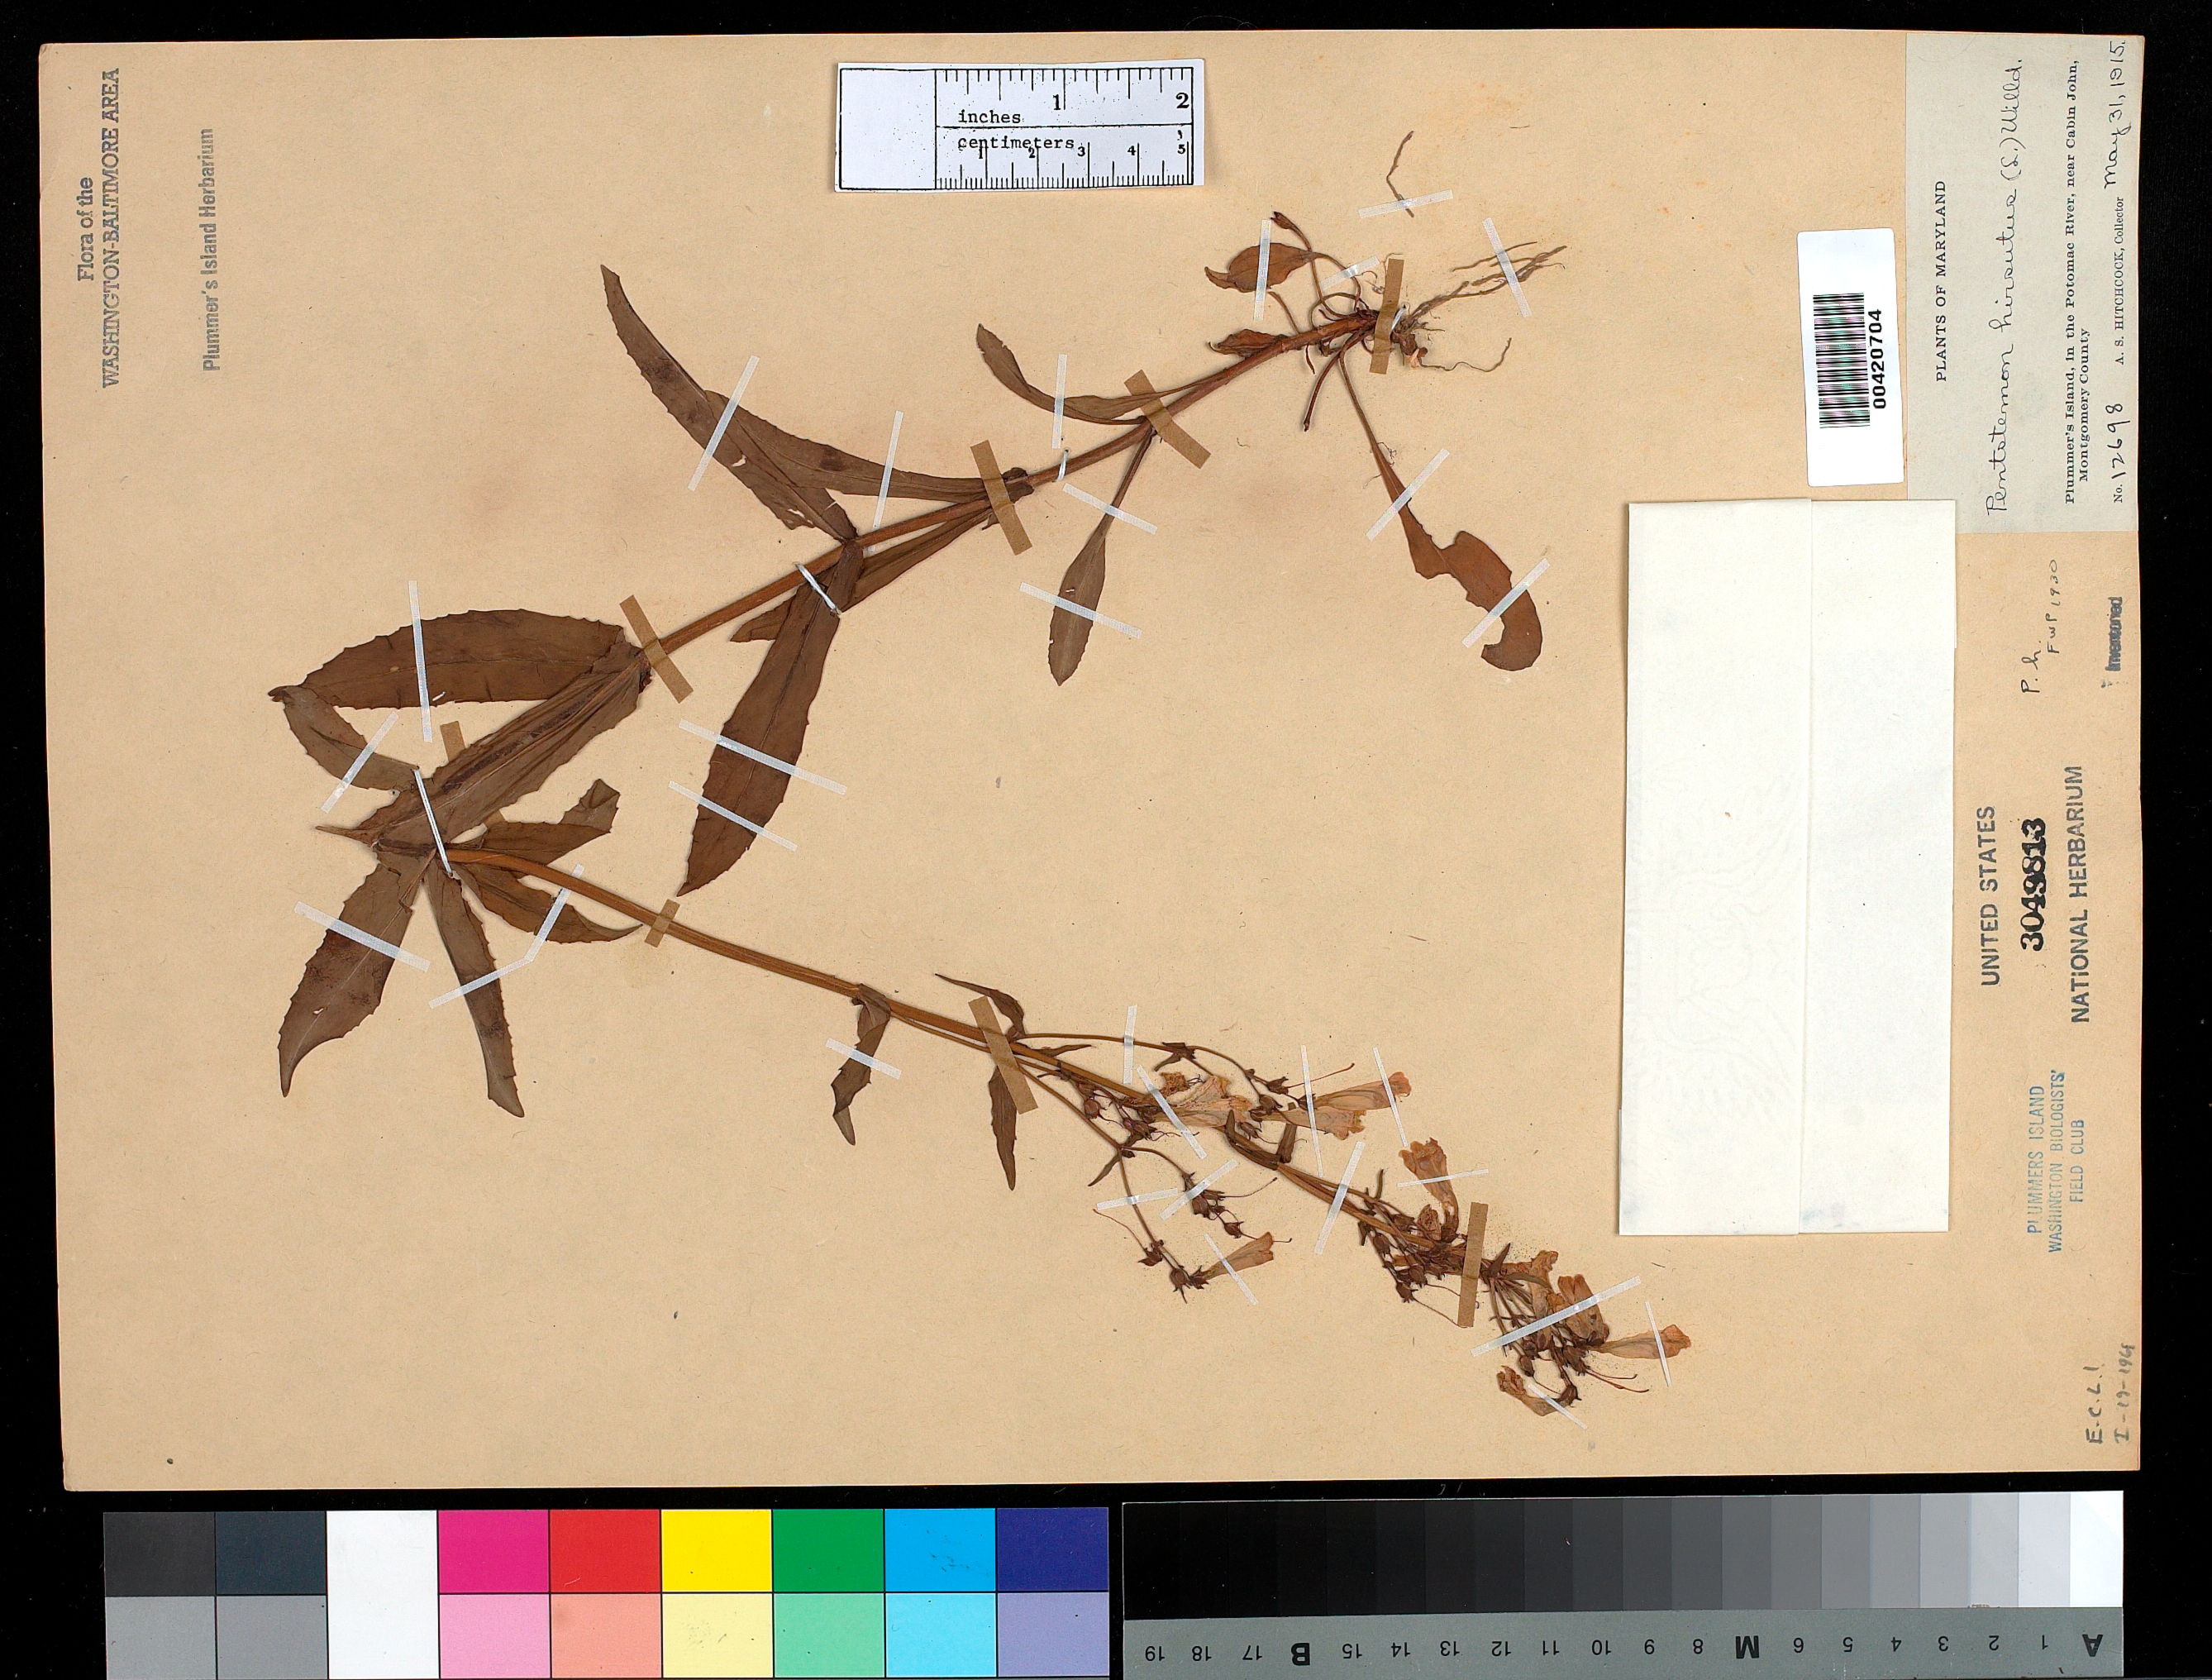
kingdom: Plantae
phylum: Tracheophyta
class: Magnoliopsida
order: Lamiales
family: Plantaginaceae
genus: Penstemon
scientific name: Penstemon hirsutus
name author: (L.) Willd.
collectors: A. S. Hitchcock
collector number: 12698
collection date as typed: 31 May 1915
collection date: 1915-05-31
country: United States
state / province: Maryland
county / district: Montgomery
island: Plummers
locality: Plummer's Island C. & O. Canal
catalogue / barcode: US 3049813